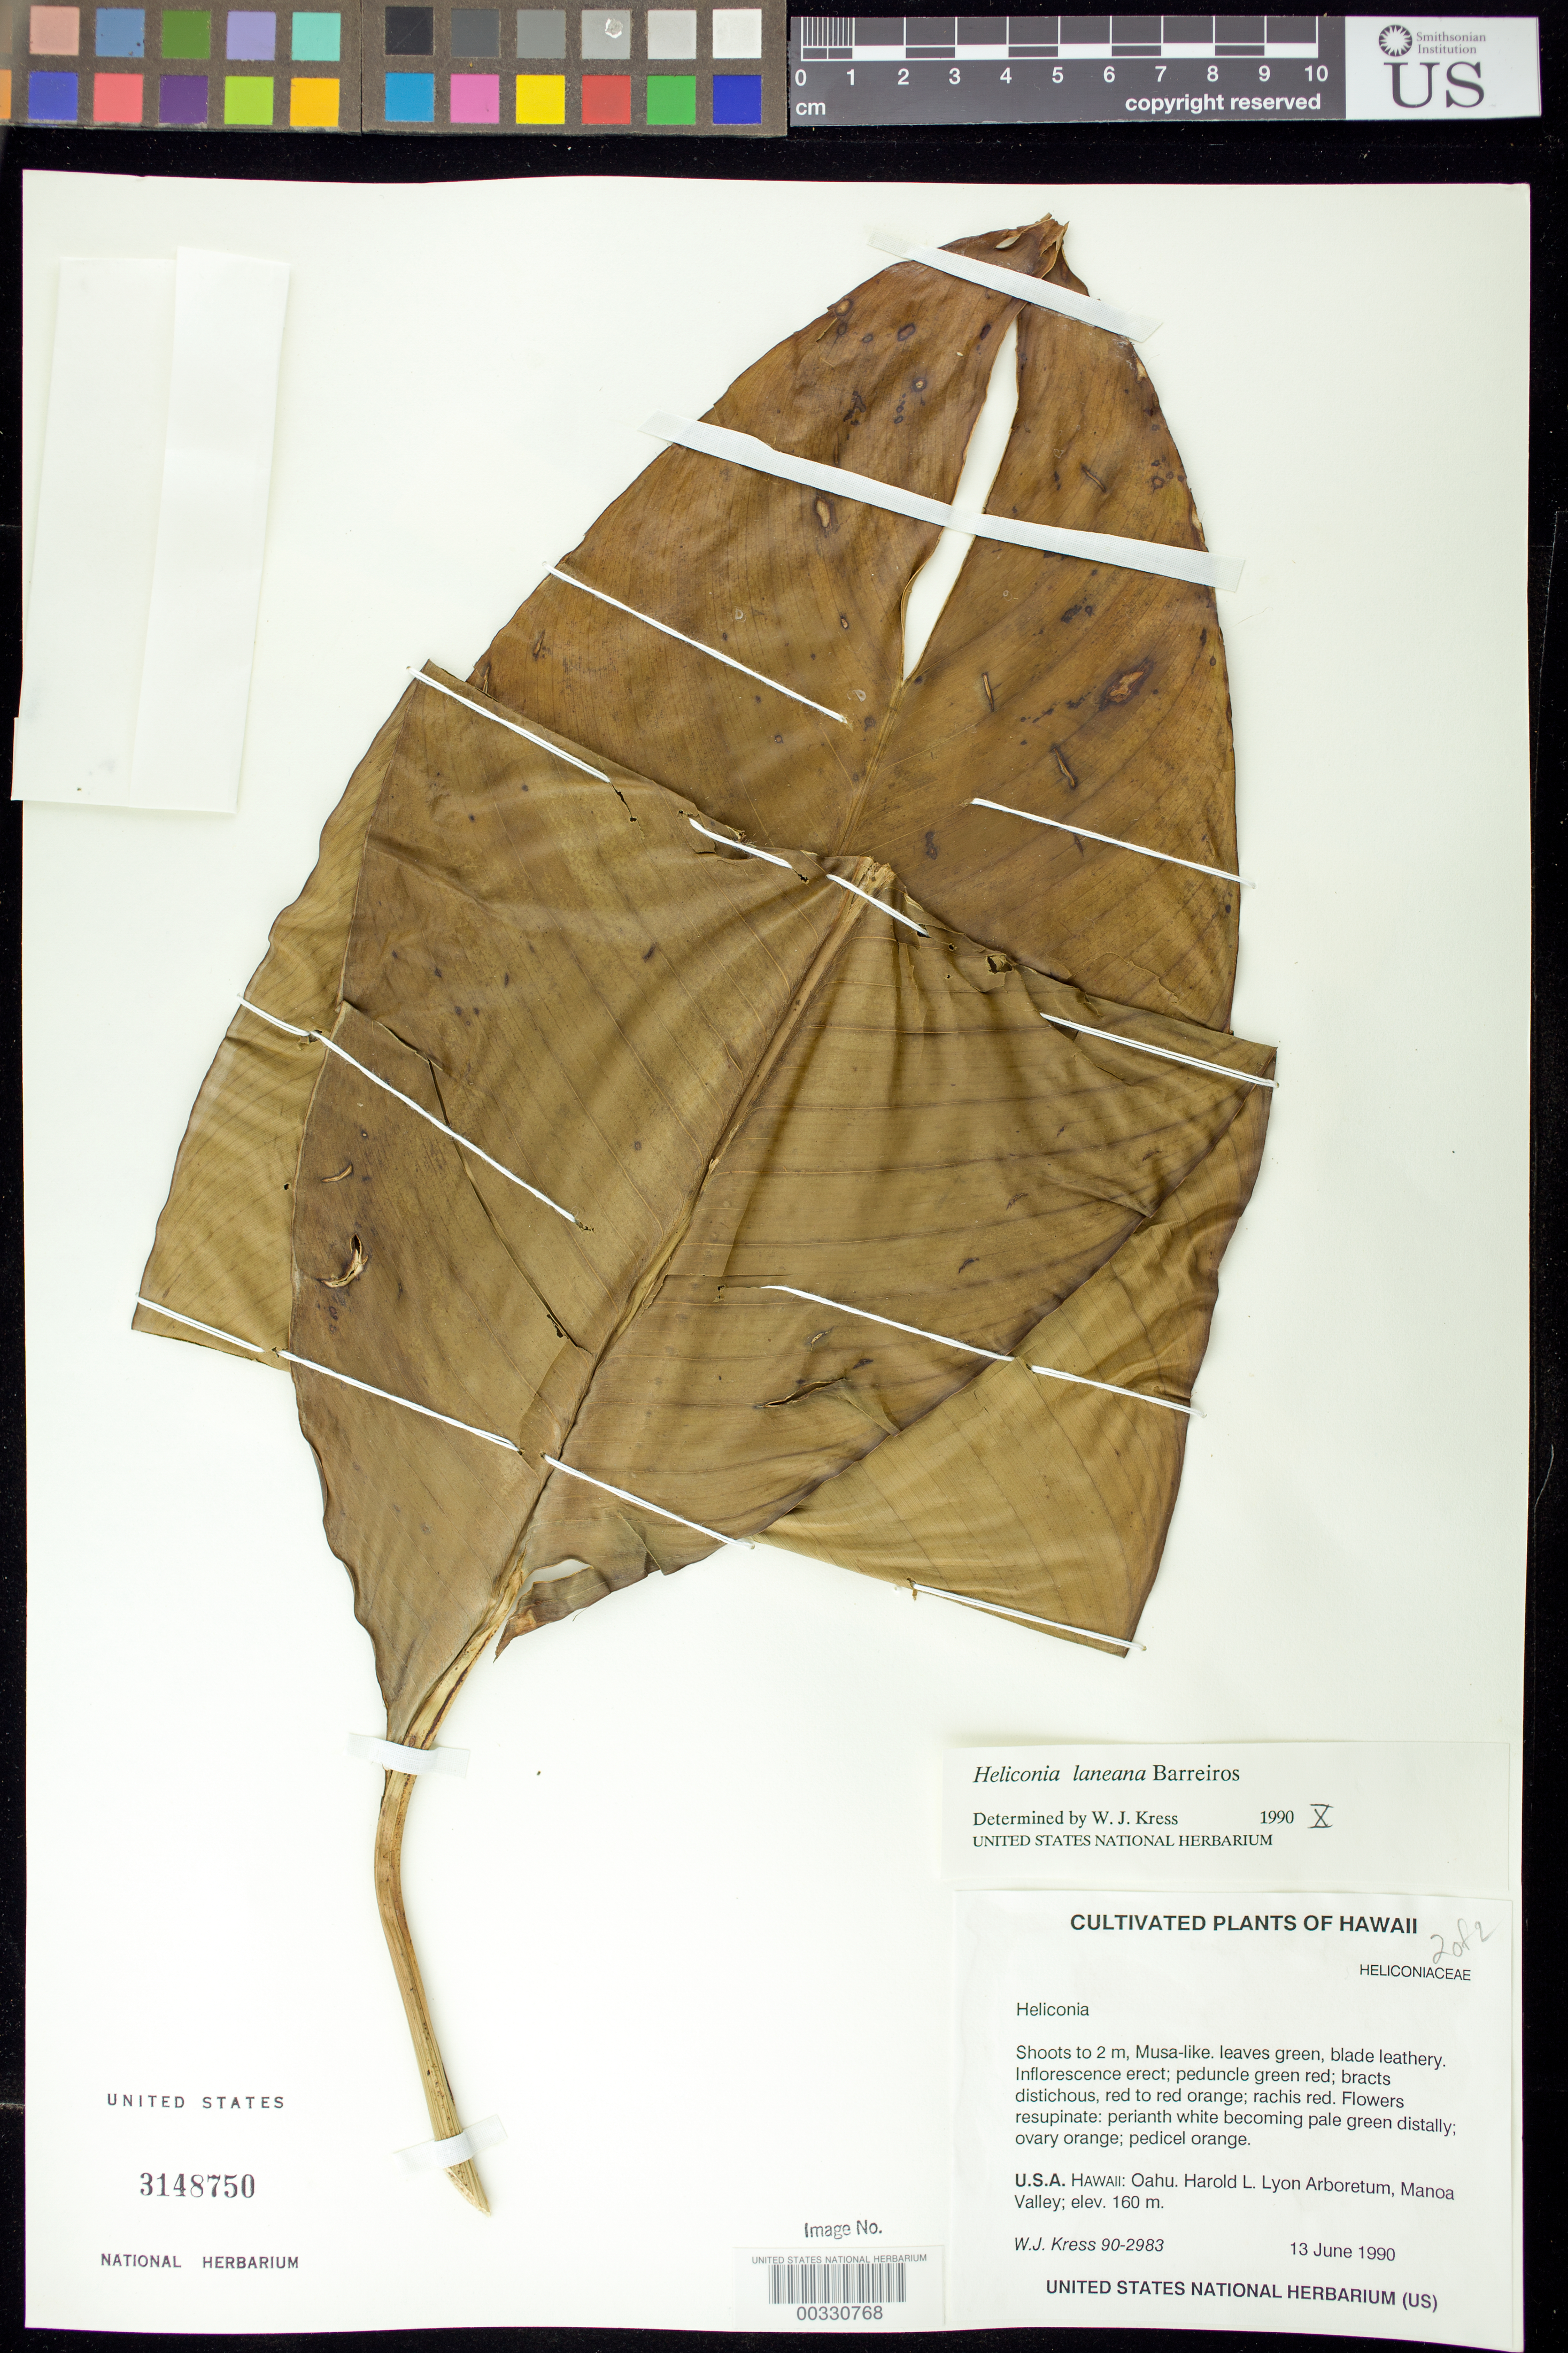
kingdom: Plantae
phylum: Tracheophyta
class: Liliopsida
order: Zingiberales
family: Heliconiaceae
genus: Heliconia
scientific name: Heliconia laneana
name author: Barreiros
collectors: W. J. Kress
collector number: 90-2983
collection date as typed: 13 Jun 1990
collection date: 1990-06-13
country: United States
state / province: Hawaii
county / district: Honolulu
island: Oahu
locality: Lyon Arboretum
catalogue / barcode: US 3148750